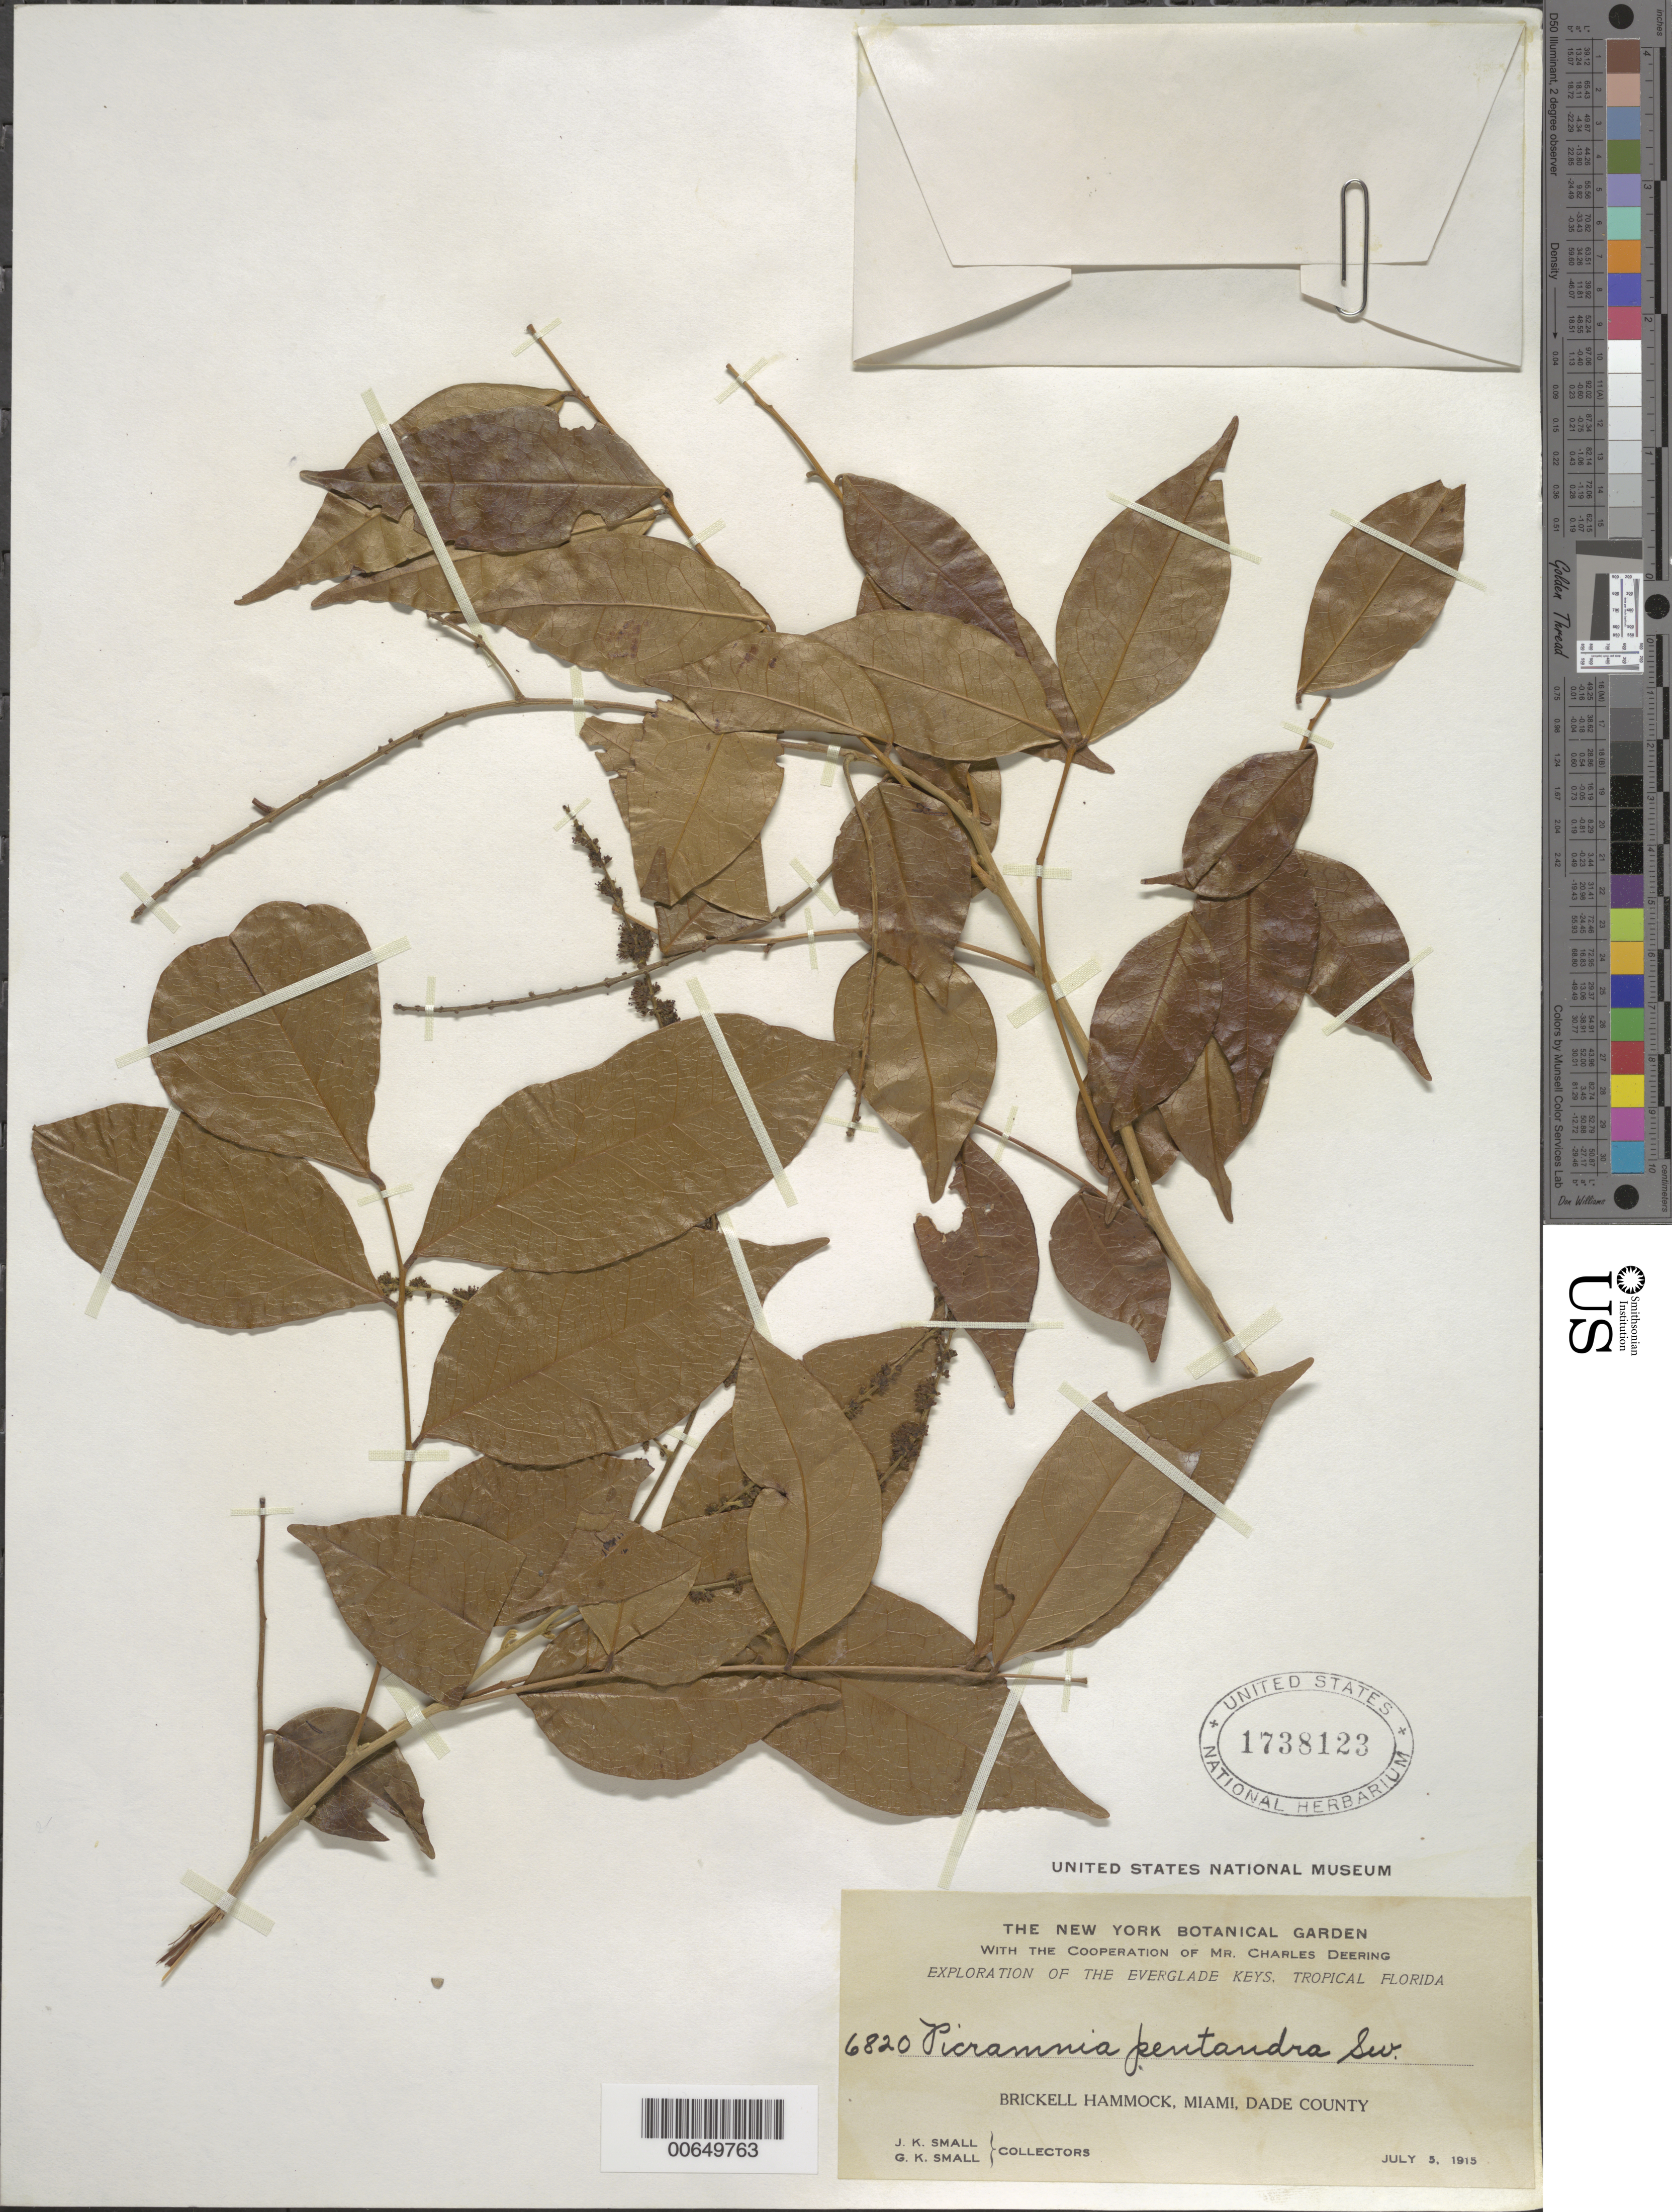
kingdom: Plantae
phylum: Tracheophyta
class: Magnoliopsida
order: Picramniales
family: Picramniaceae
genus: Picramnia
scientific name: Picramnia pentandra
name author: Sw.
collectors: J. K. Small & G. K. Small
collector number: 6820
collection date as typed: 07 May 1915 or 05 Jul 1915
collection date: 1915-05-07 or 1915-07-05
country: United States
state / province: Florida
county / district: Dade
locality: Brickell Hammock, Miami.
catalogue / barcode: US 1738123